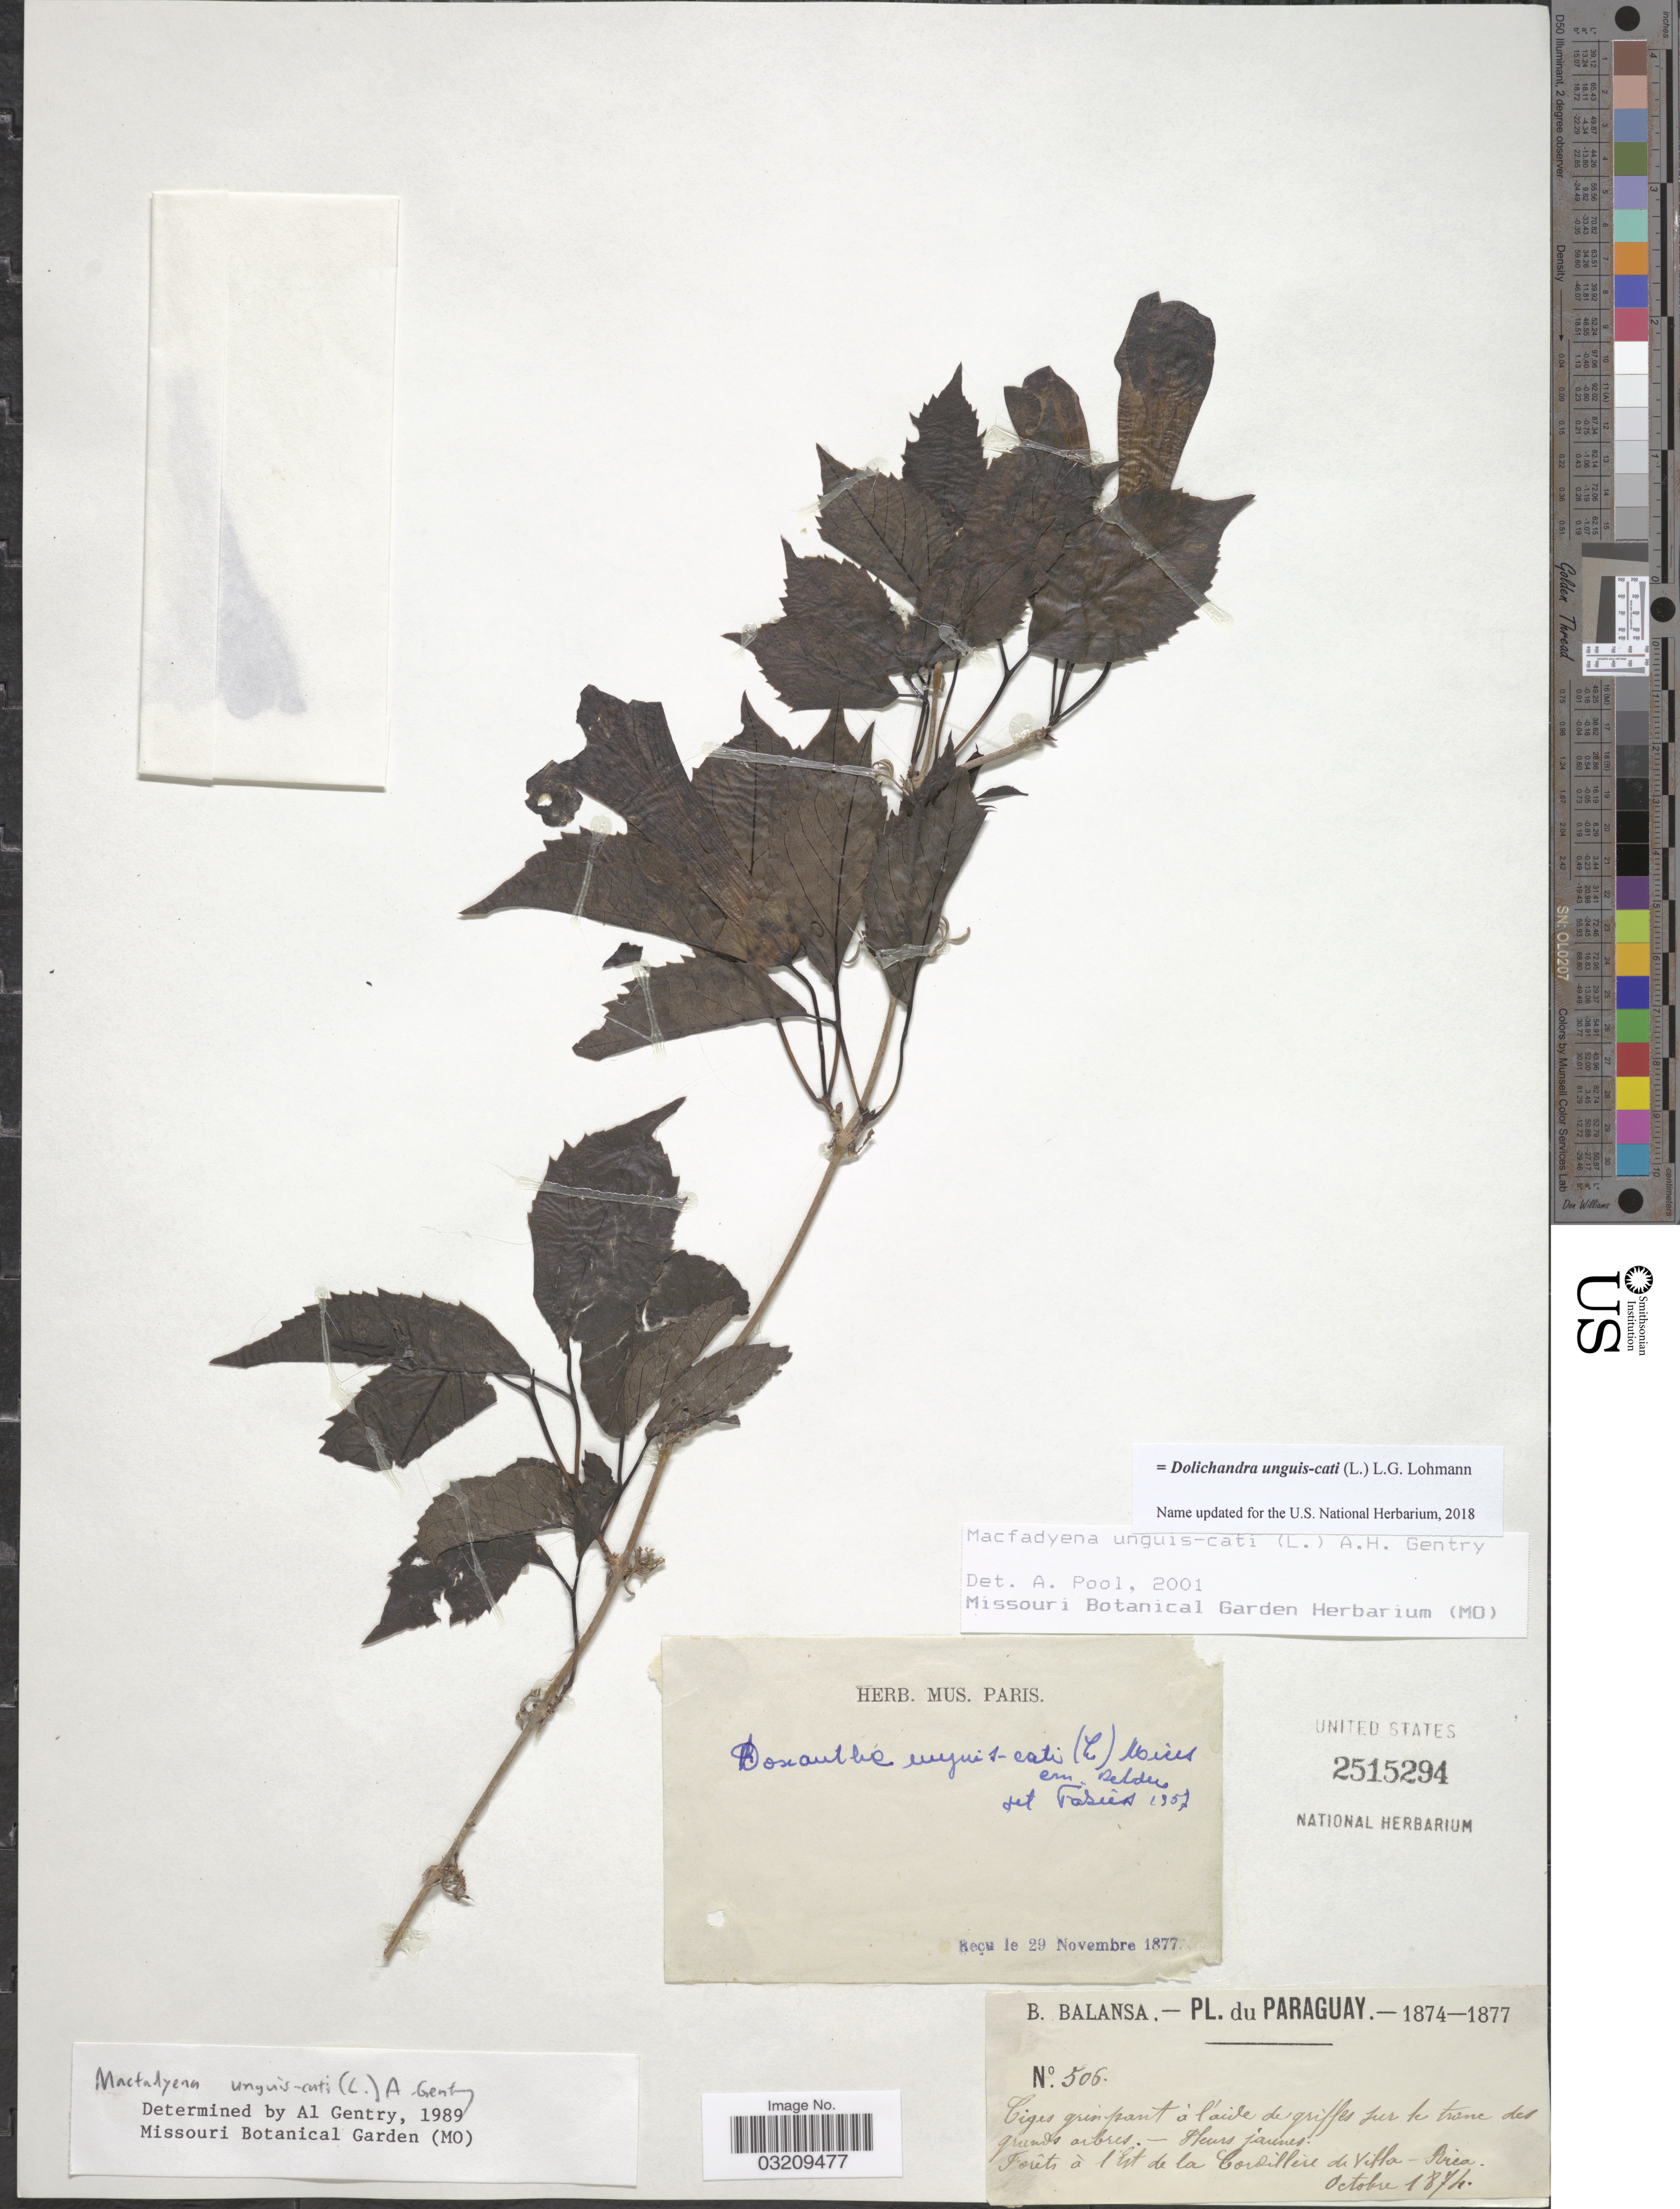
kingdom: Plantae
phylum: Tracheophyta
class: Magnoliopsida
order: Lamiales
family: Bignoniaceae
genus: Dolichandra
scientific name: Dolichandra unguis-cati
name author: (L.) L.G. Lohmann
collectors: B. Balansa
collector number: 506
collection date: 1874-10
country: Paraguay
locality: Forêts à l'Est de la Cordillére de Villa-Rica.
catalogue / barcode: US 2515294